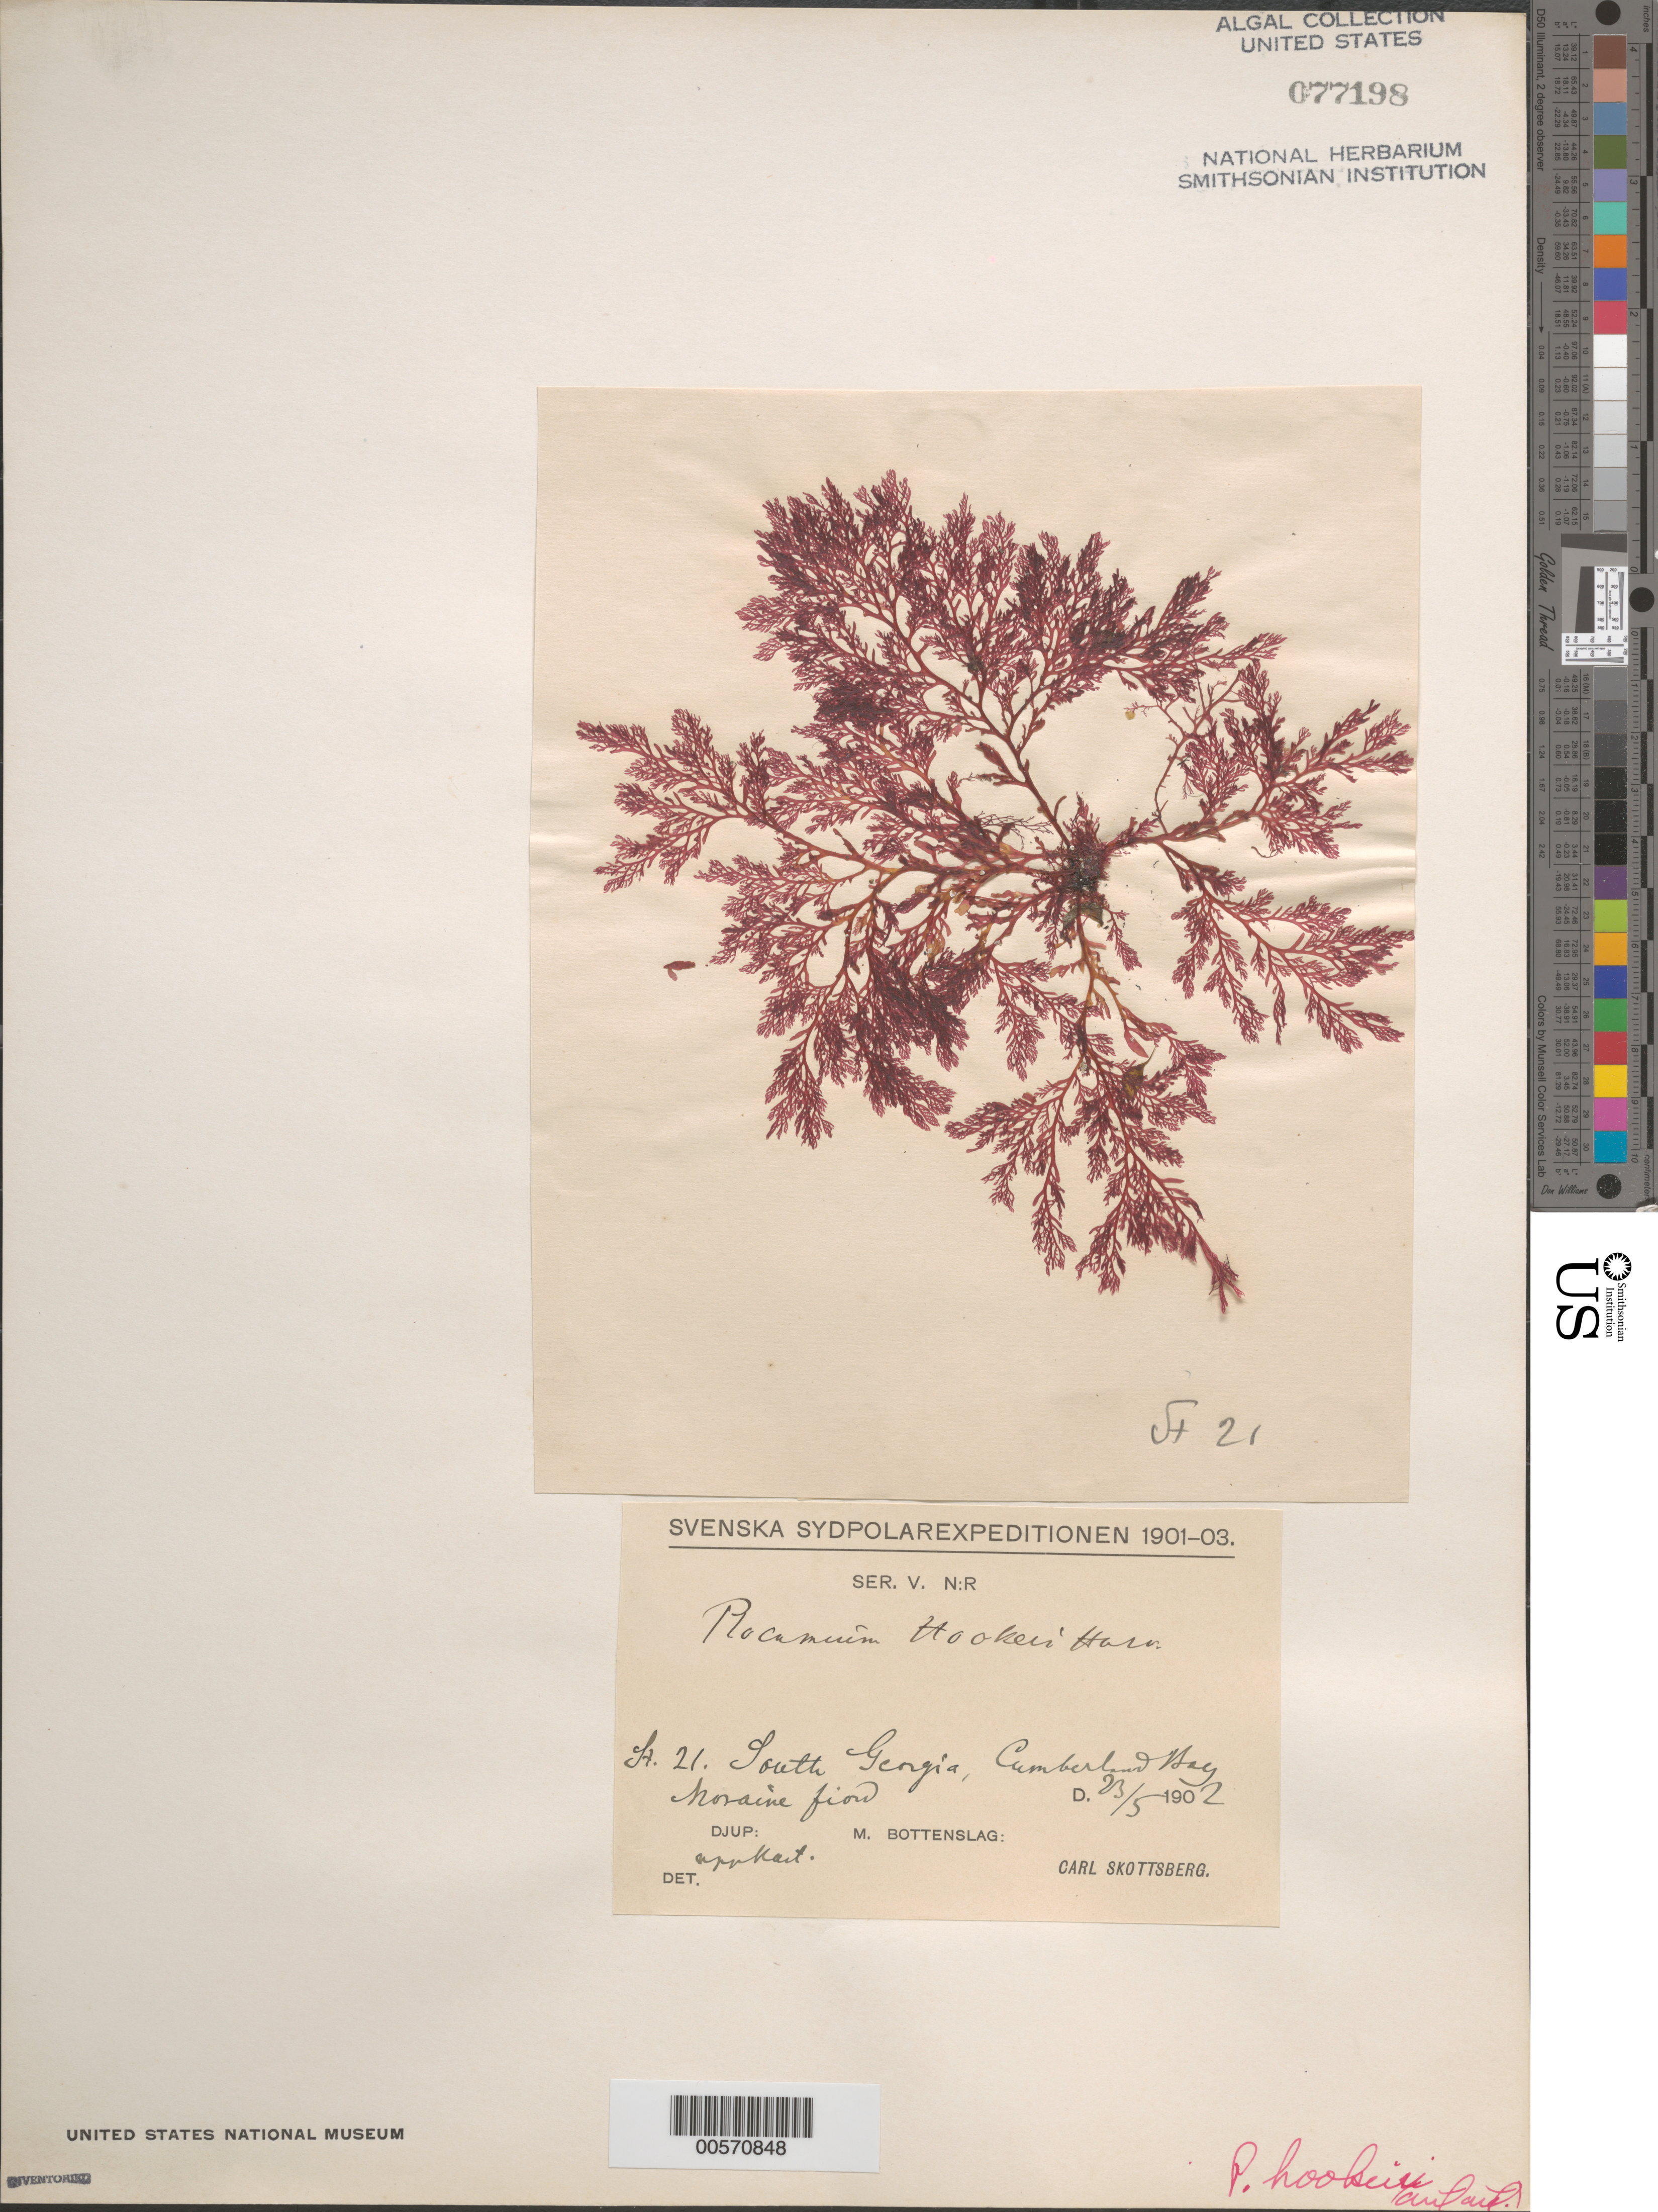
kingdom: Plantae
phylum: Rhodophyta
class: Florideophyceae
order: Plocamiales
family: Plocamiaceae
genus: Plocamium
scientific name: Plocamium hookeri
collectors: C. Skottsberg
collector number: A21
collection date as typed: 23 May 1902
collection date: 1902-05-23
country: Falkland Islands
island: South Georgia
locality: Cumberland Bay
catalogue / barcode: US 77198